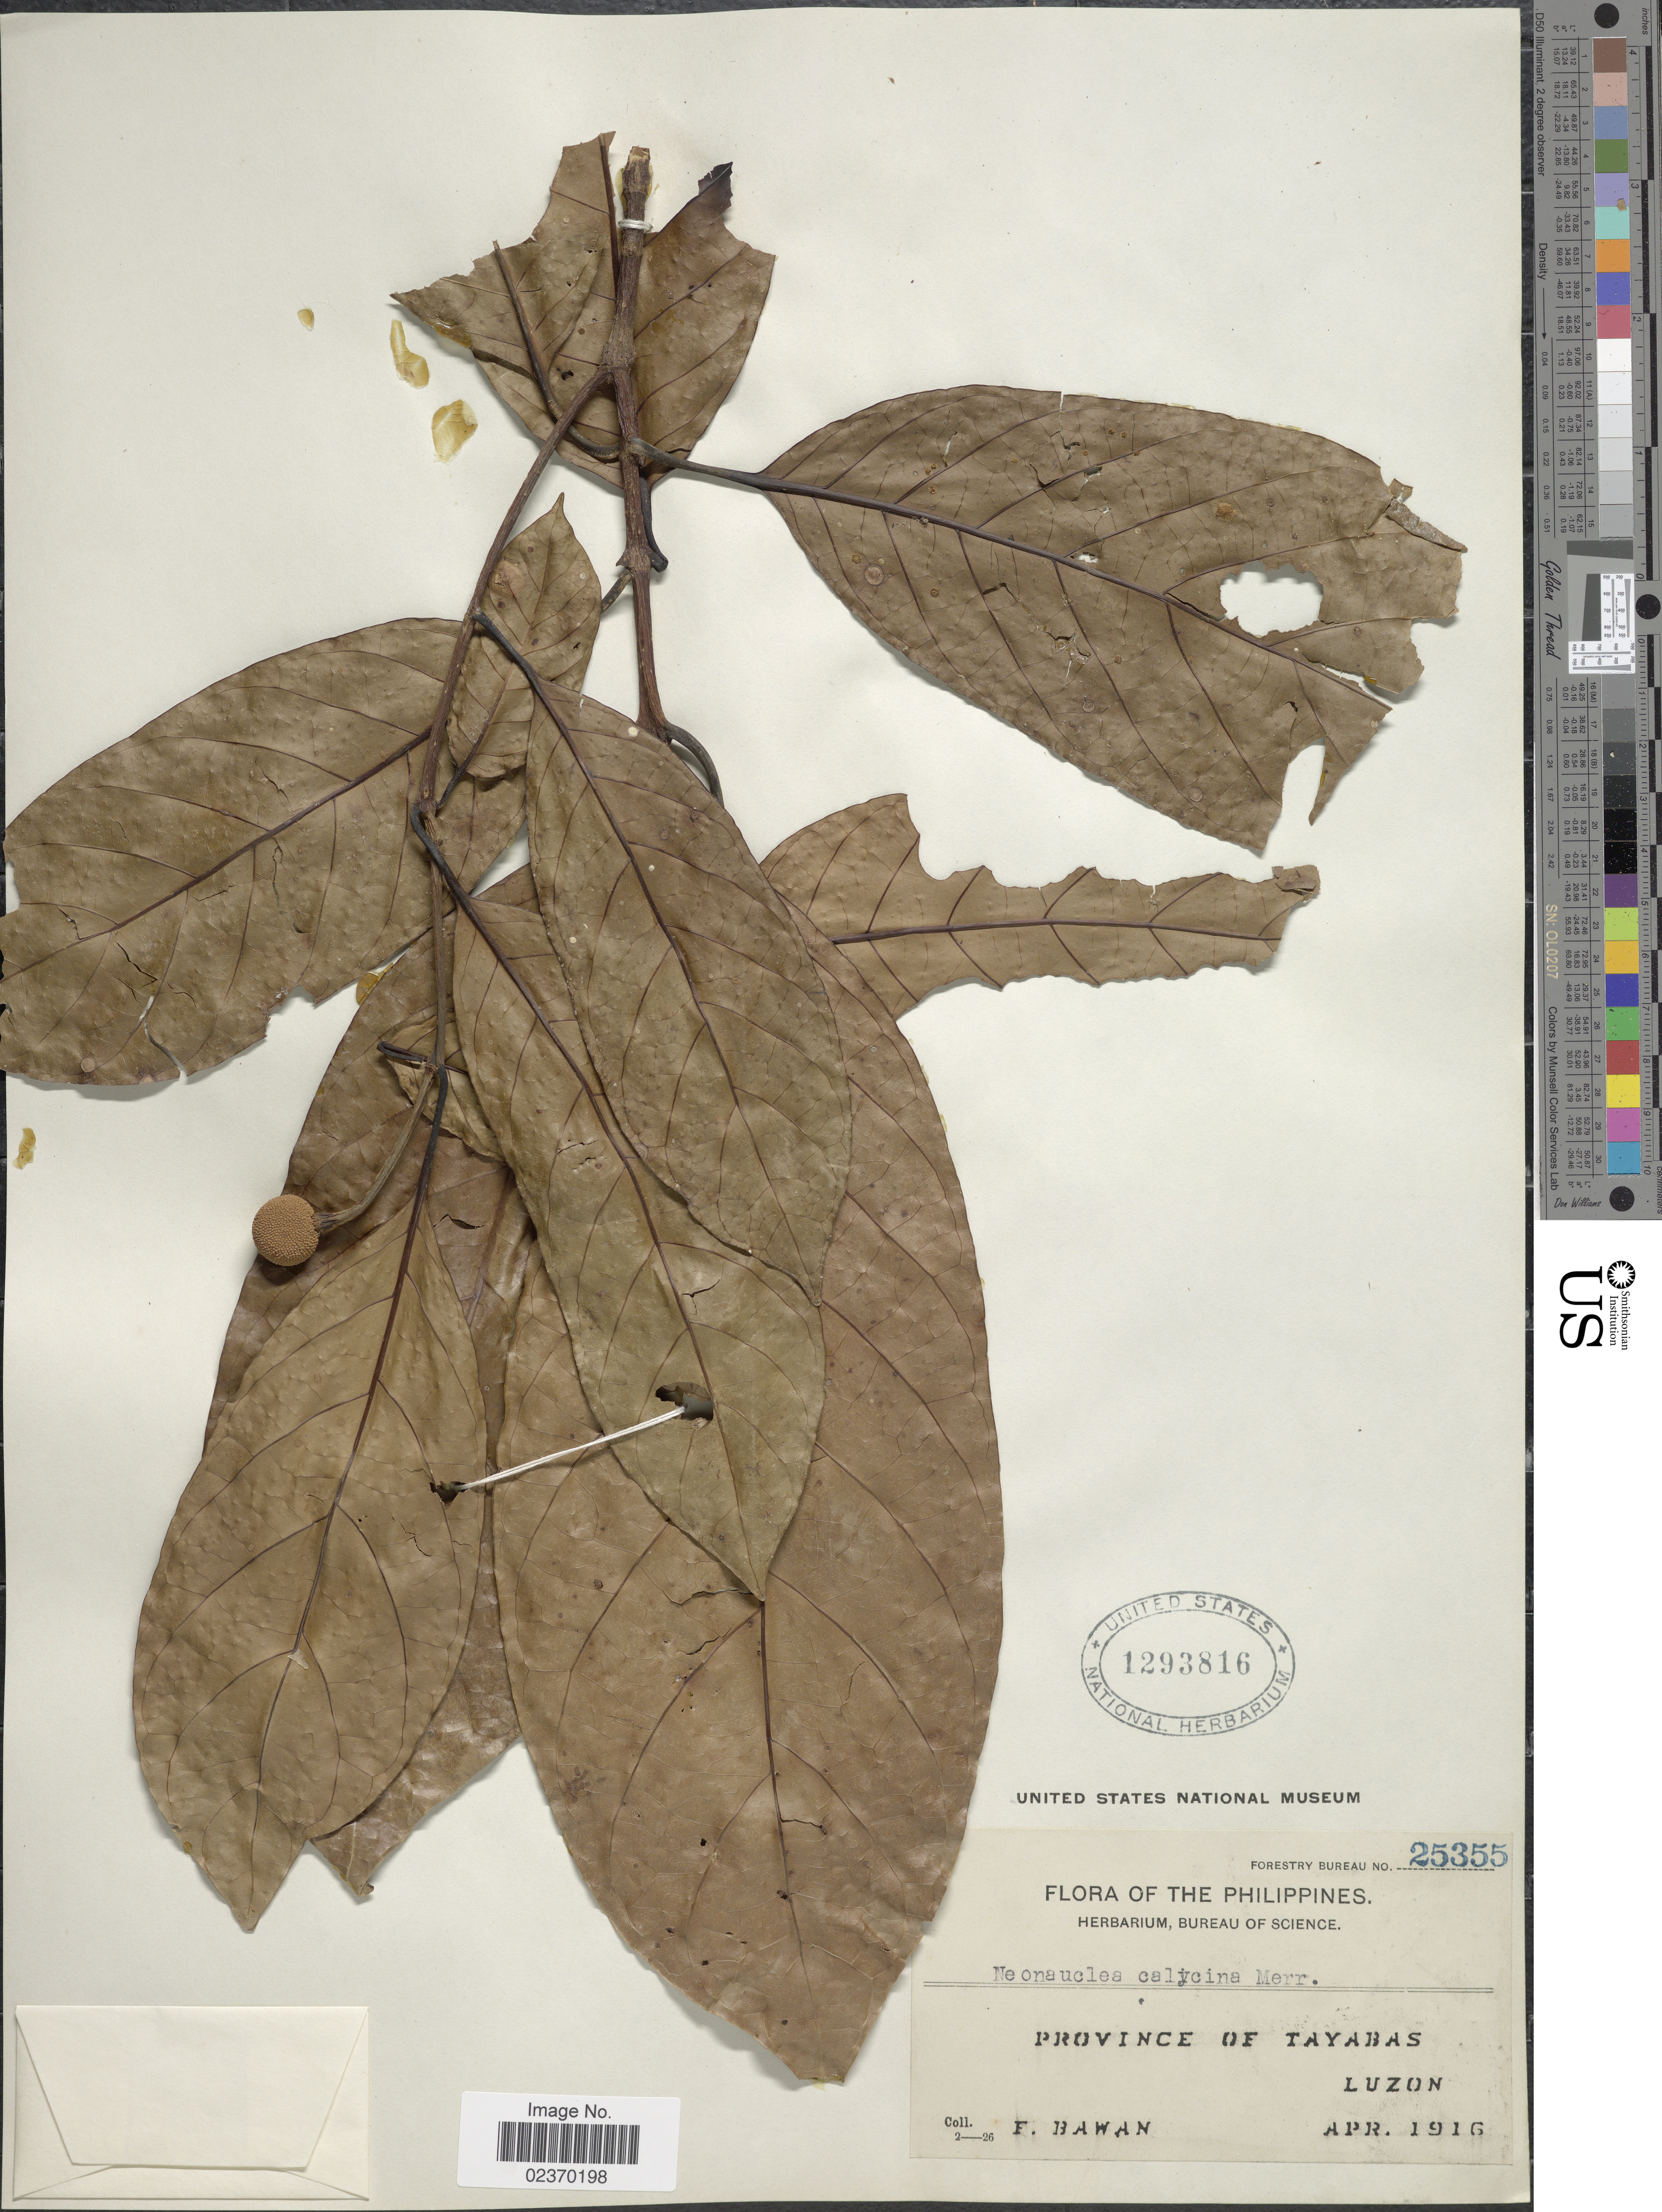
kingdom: Plantae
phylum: Tracheophyta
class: Magnoliopsida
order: Gentianales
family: Rubiaceae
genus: Neonauclea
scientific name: Neonauclea calycina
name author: (Bartl. ex DC.) Merr.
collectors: F. Bawan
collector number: Forestry Bureau 25355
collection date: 1916-04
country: Philippines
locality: Province of Tayabas, Luzon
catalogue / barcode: US 1293816